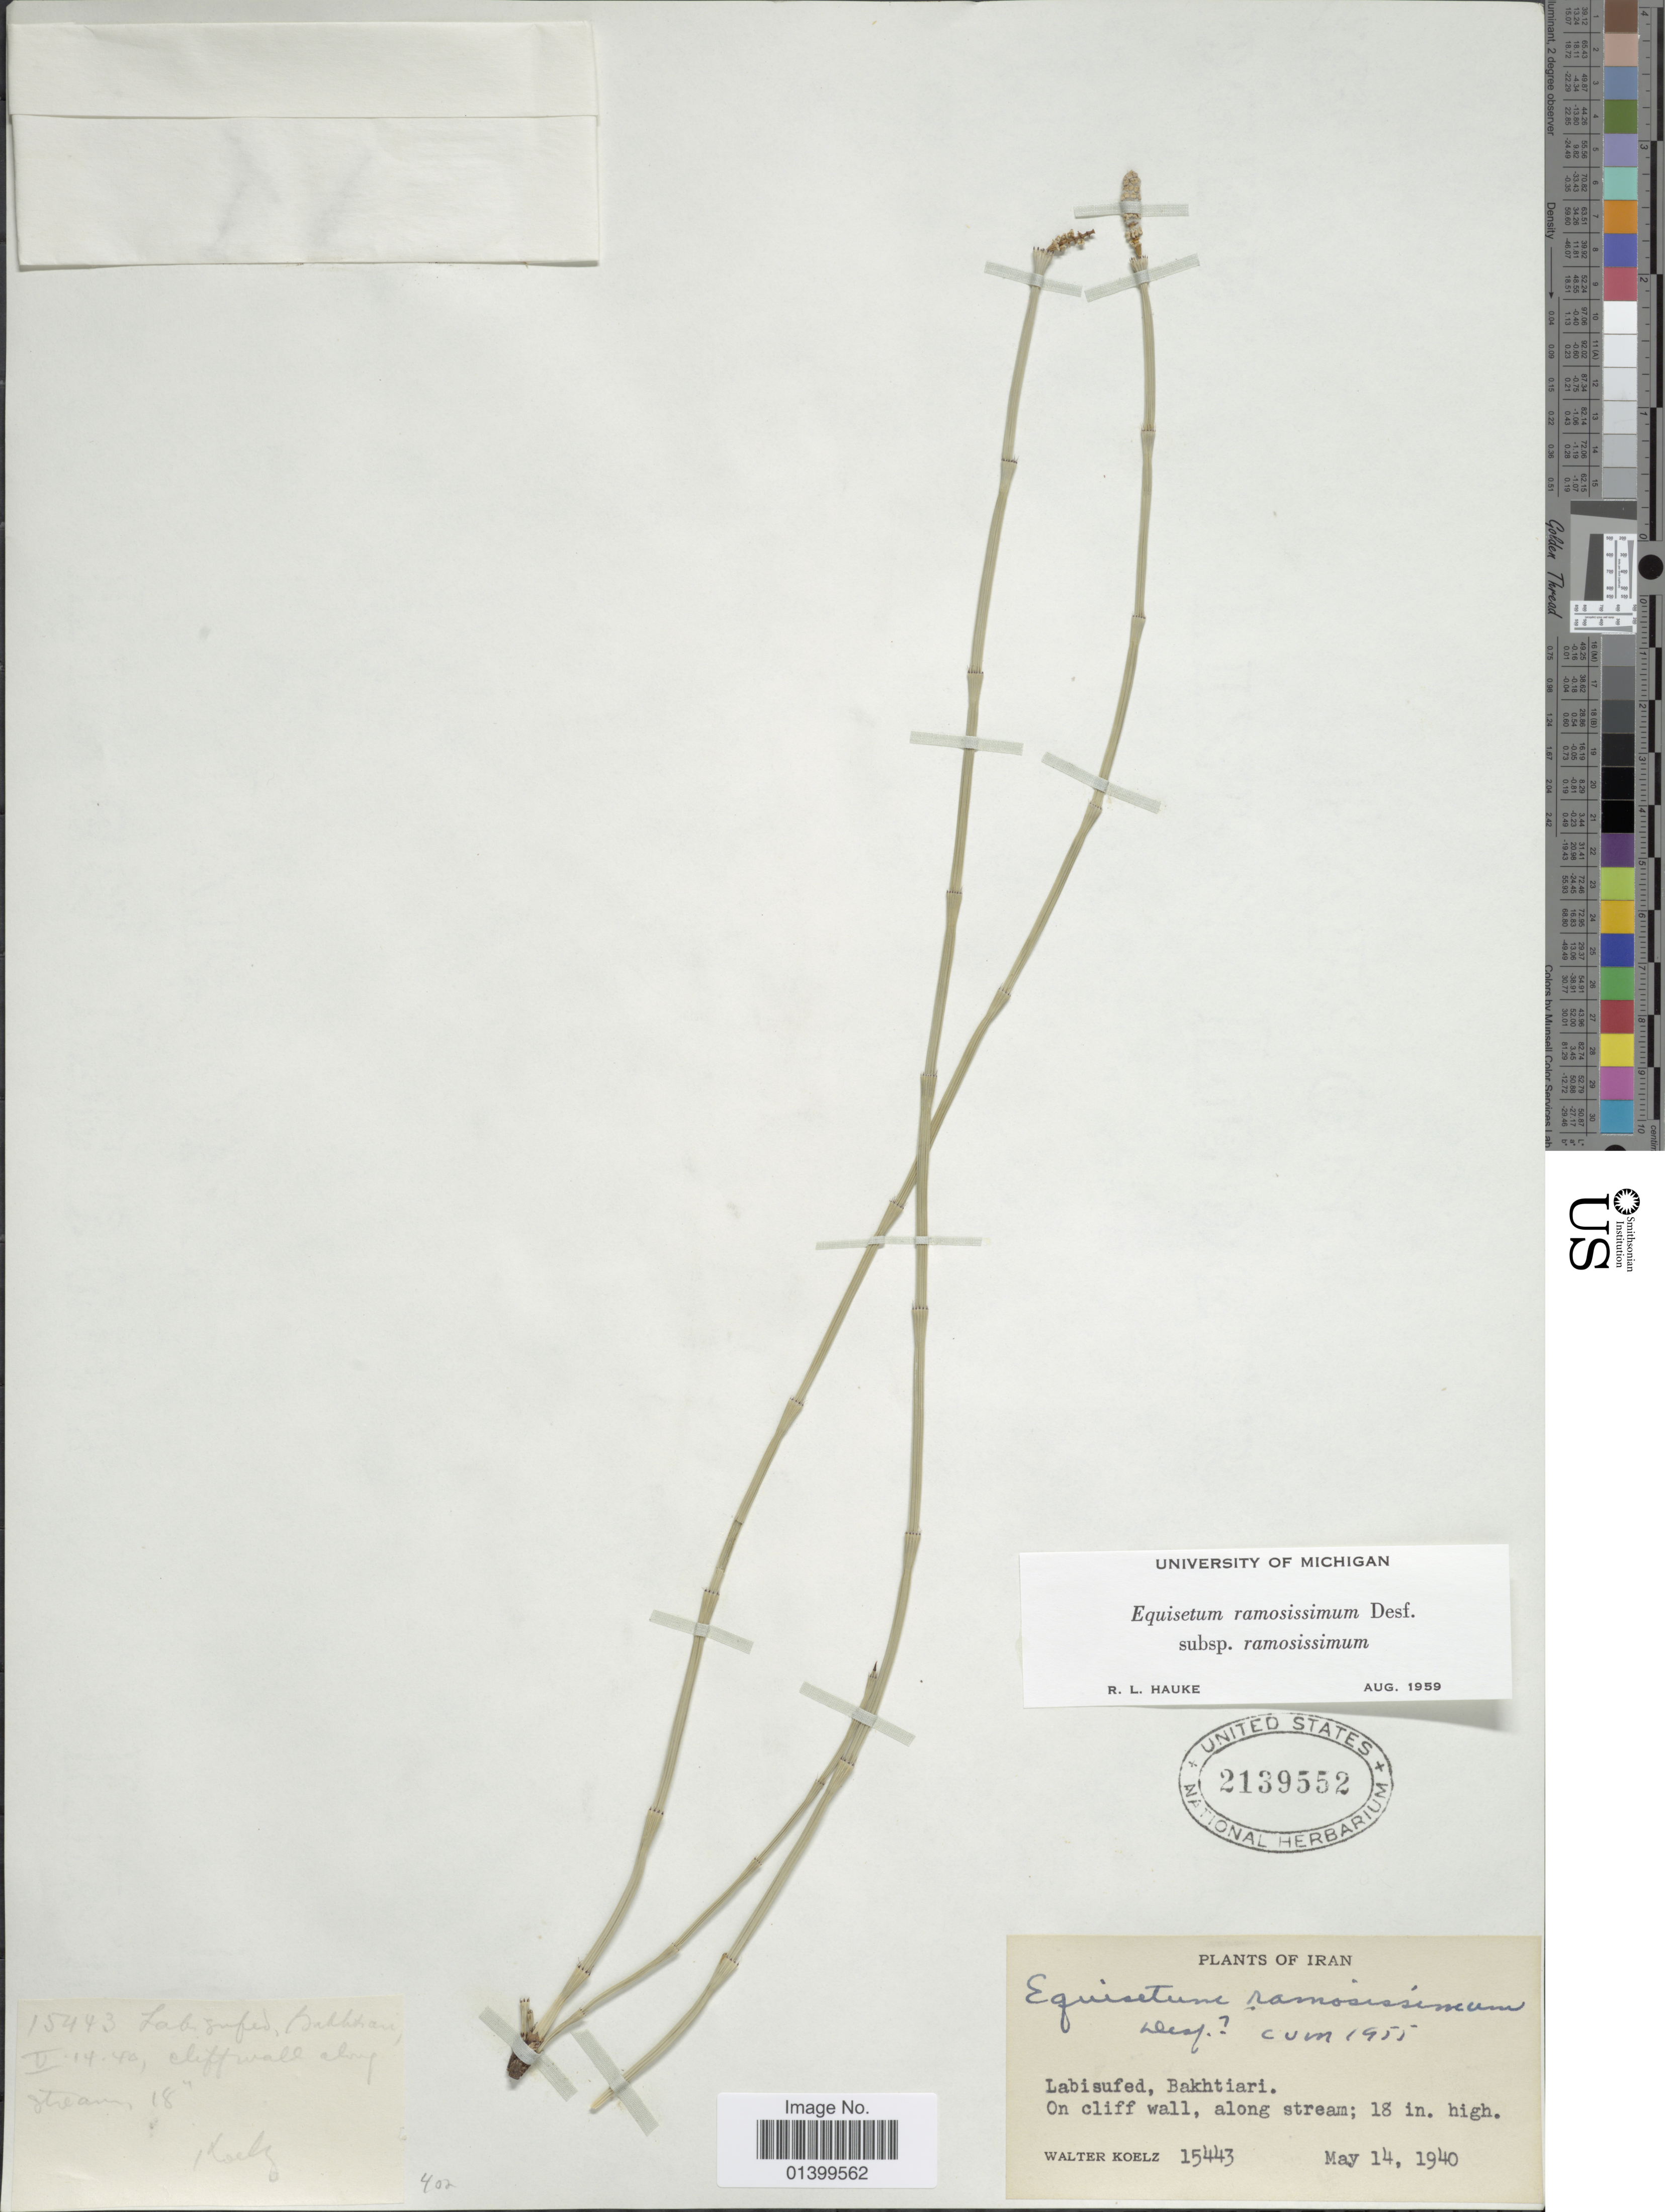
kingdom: Plantae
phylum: Tracheophyta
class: Polypodiopsida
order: Equisetales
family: Equisetaceae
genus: Equisetum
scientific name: Equisetum ramosissimum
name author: Desf.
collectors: W. N. Koelz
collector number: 15443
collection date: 1940-05-14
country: Iran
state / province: Chahar Mahaal and Bakhtiari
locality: Plants of Iran. Labisufed, Bakhtiari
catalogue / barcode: US 2139552